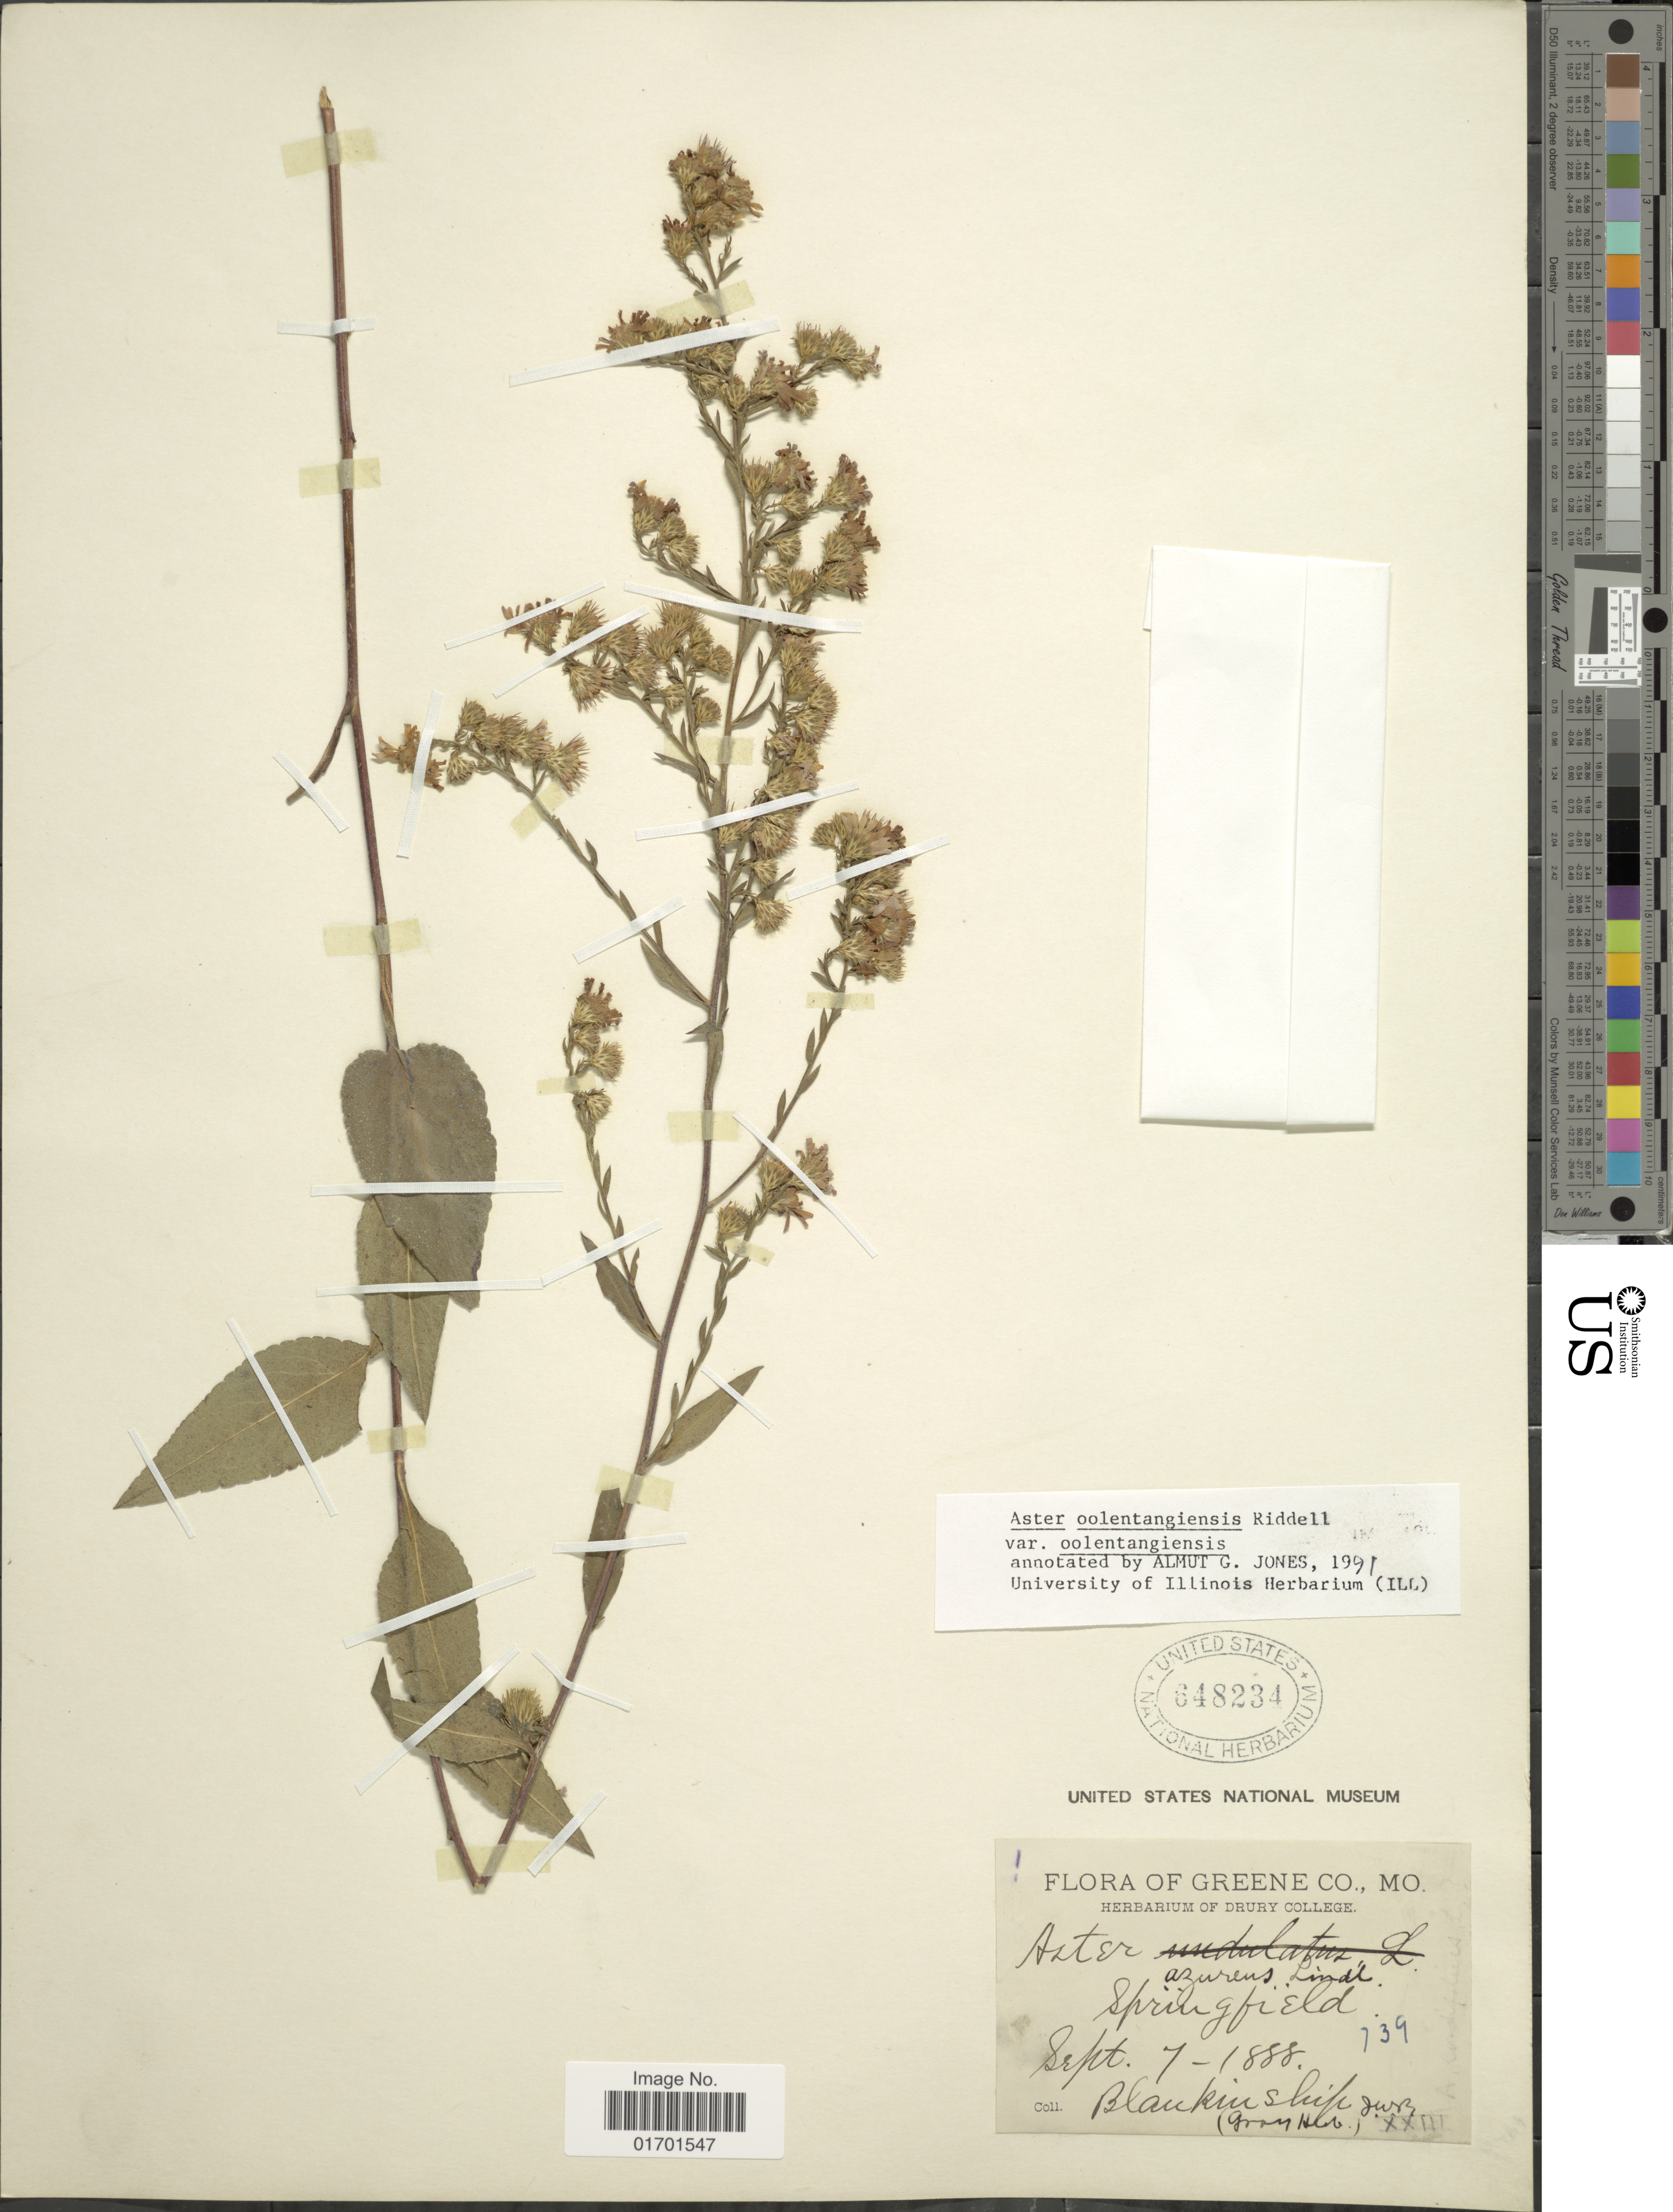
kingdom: Plantae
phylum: Tracheophyta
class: Magnoliopsida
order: Asterales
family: Asteraceae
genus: Symphyotrichum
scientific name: Symphyotrichum oolentangiense var. oolentangiense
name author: G.L. Nesom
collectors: J. W. Blankinship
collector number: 139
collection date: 1888-09-07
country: United States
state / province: Missouri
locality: Greene Co., Springfield.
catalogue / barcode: US 648234